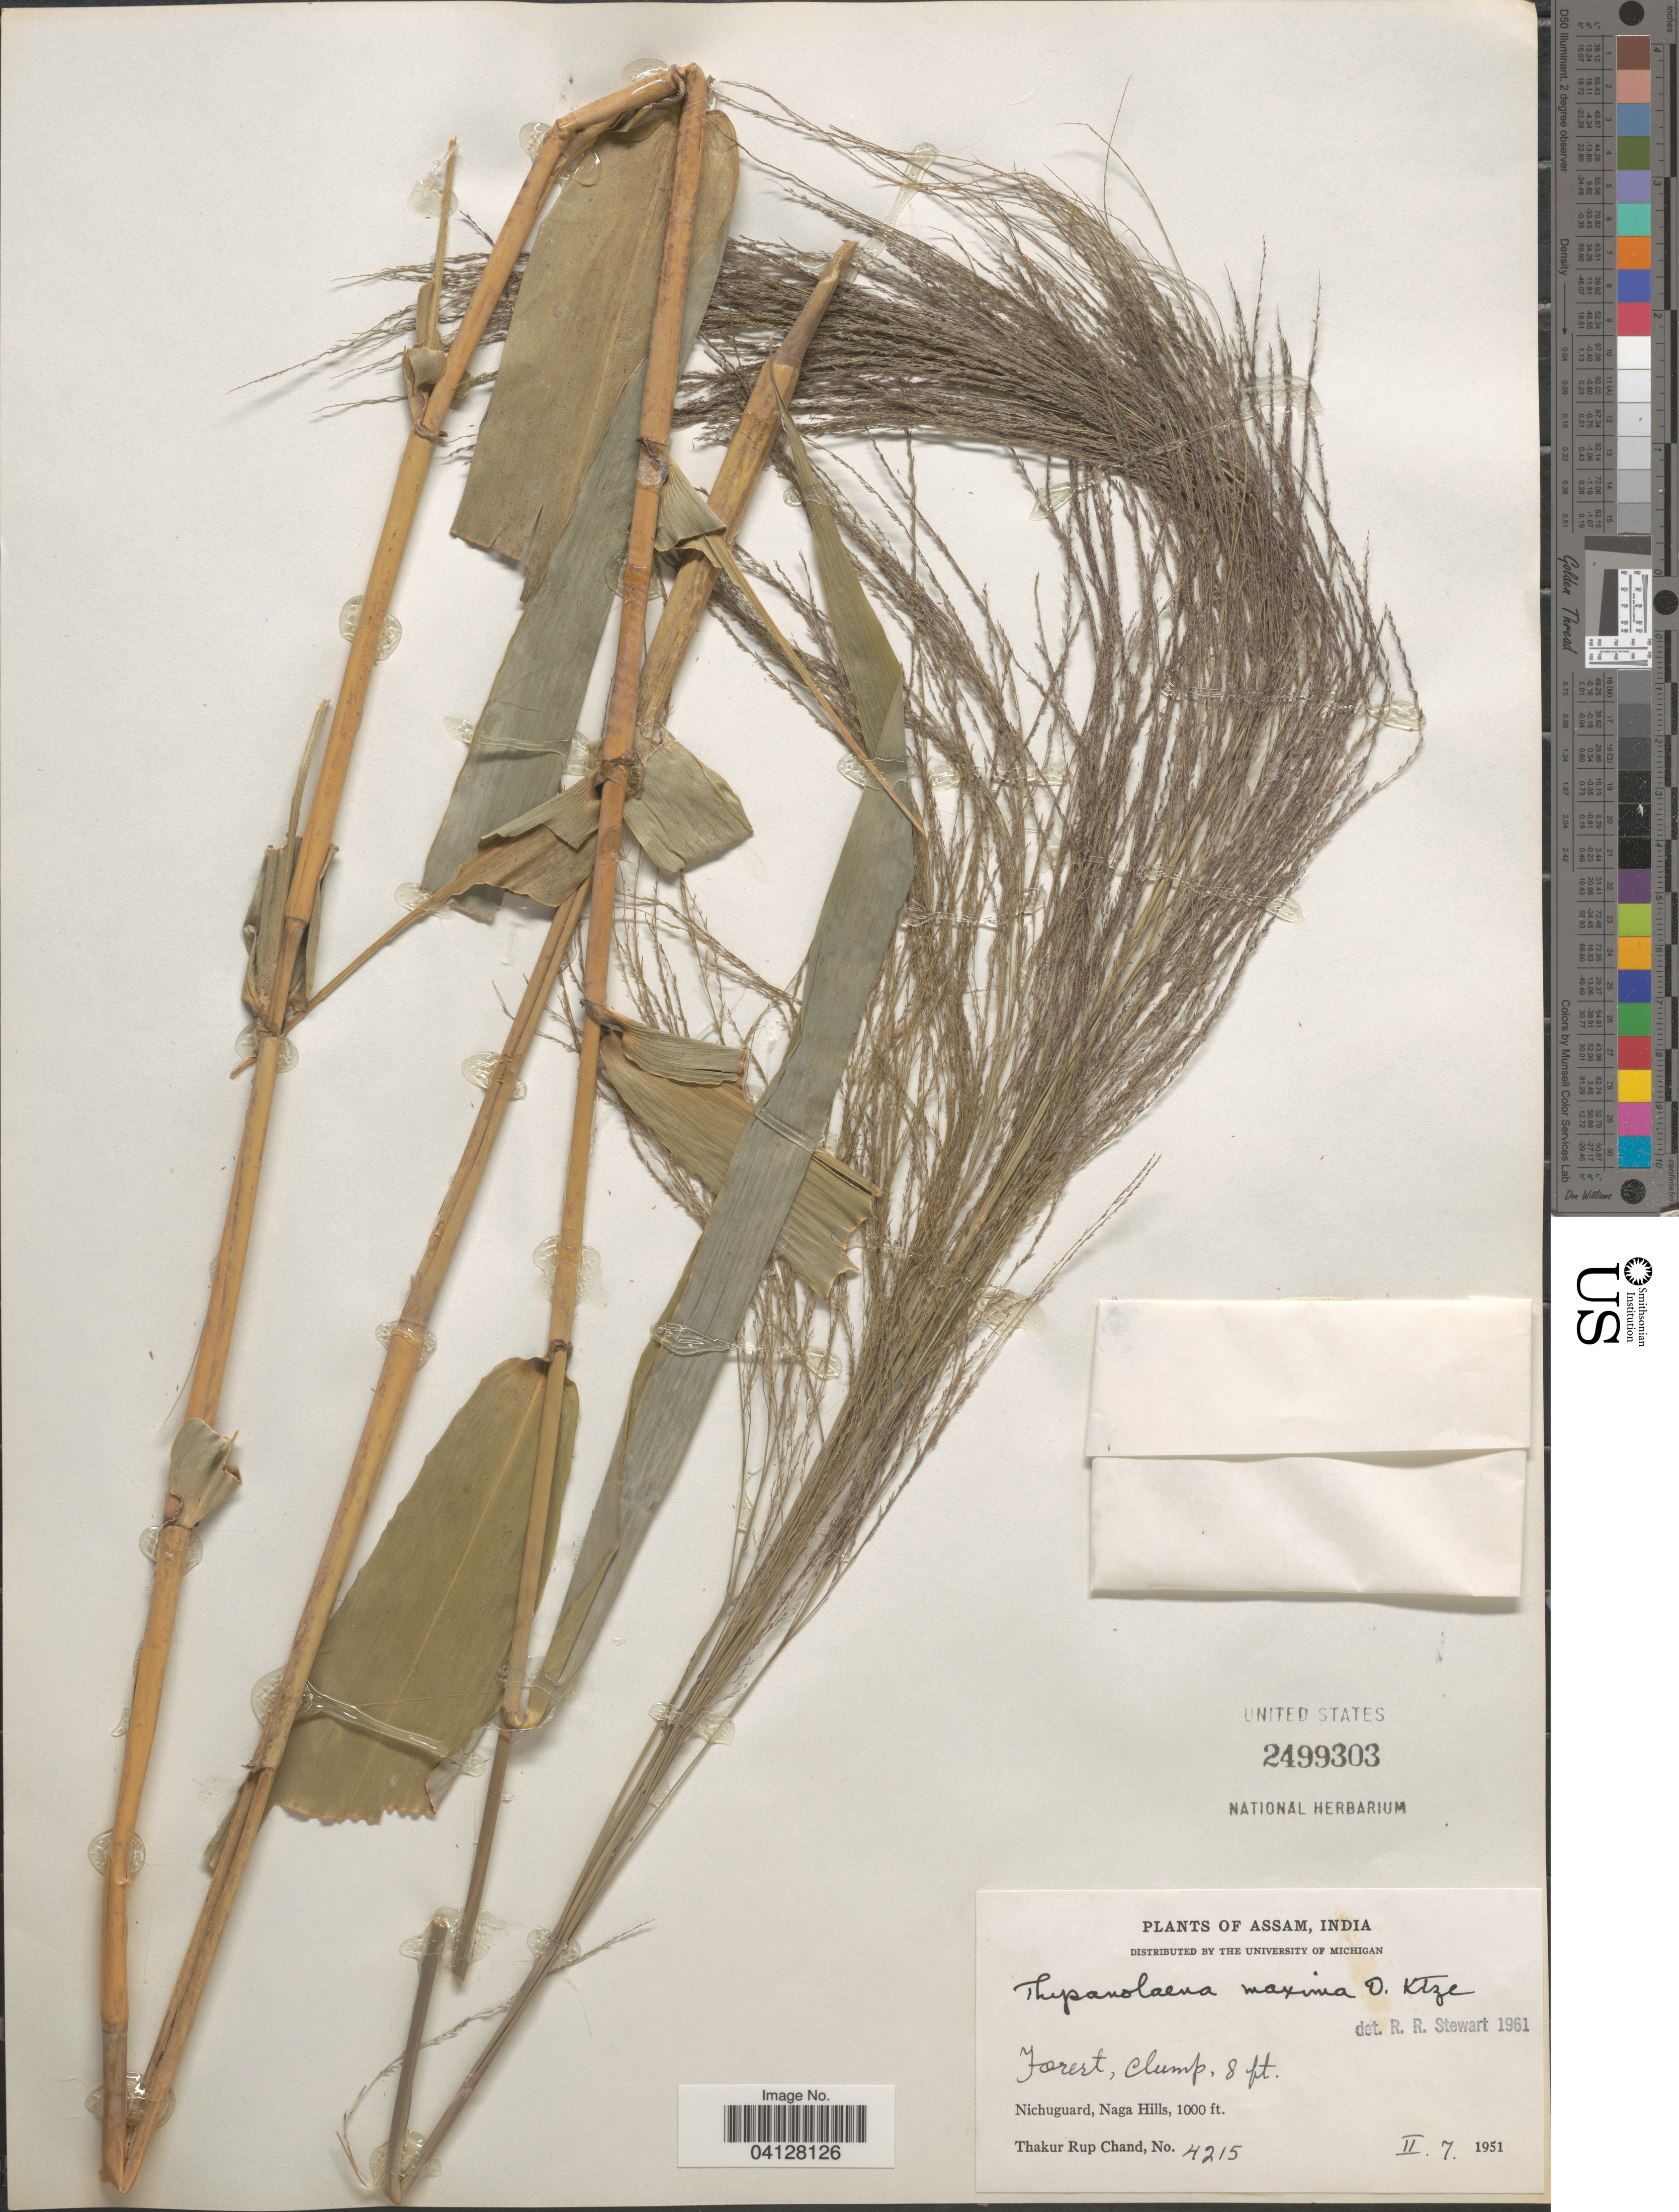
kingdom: Plantae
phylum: Tracheophyta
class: Liliopsida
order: Poales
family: Poaceae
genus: Thysanolaena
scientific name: Thysanolaena maxima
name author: (Roxb.) Kuntze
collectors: T. R. Chand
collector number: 4215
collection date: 1951-02-07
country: India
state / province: Assam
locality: Nichuguard, Naga Hills.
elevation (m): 305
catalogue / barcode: US 2499303